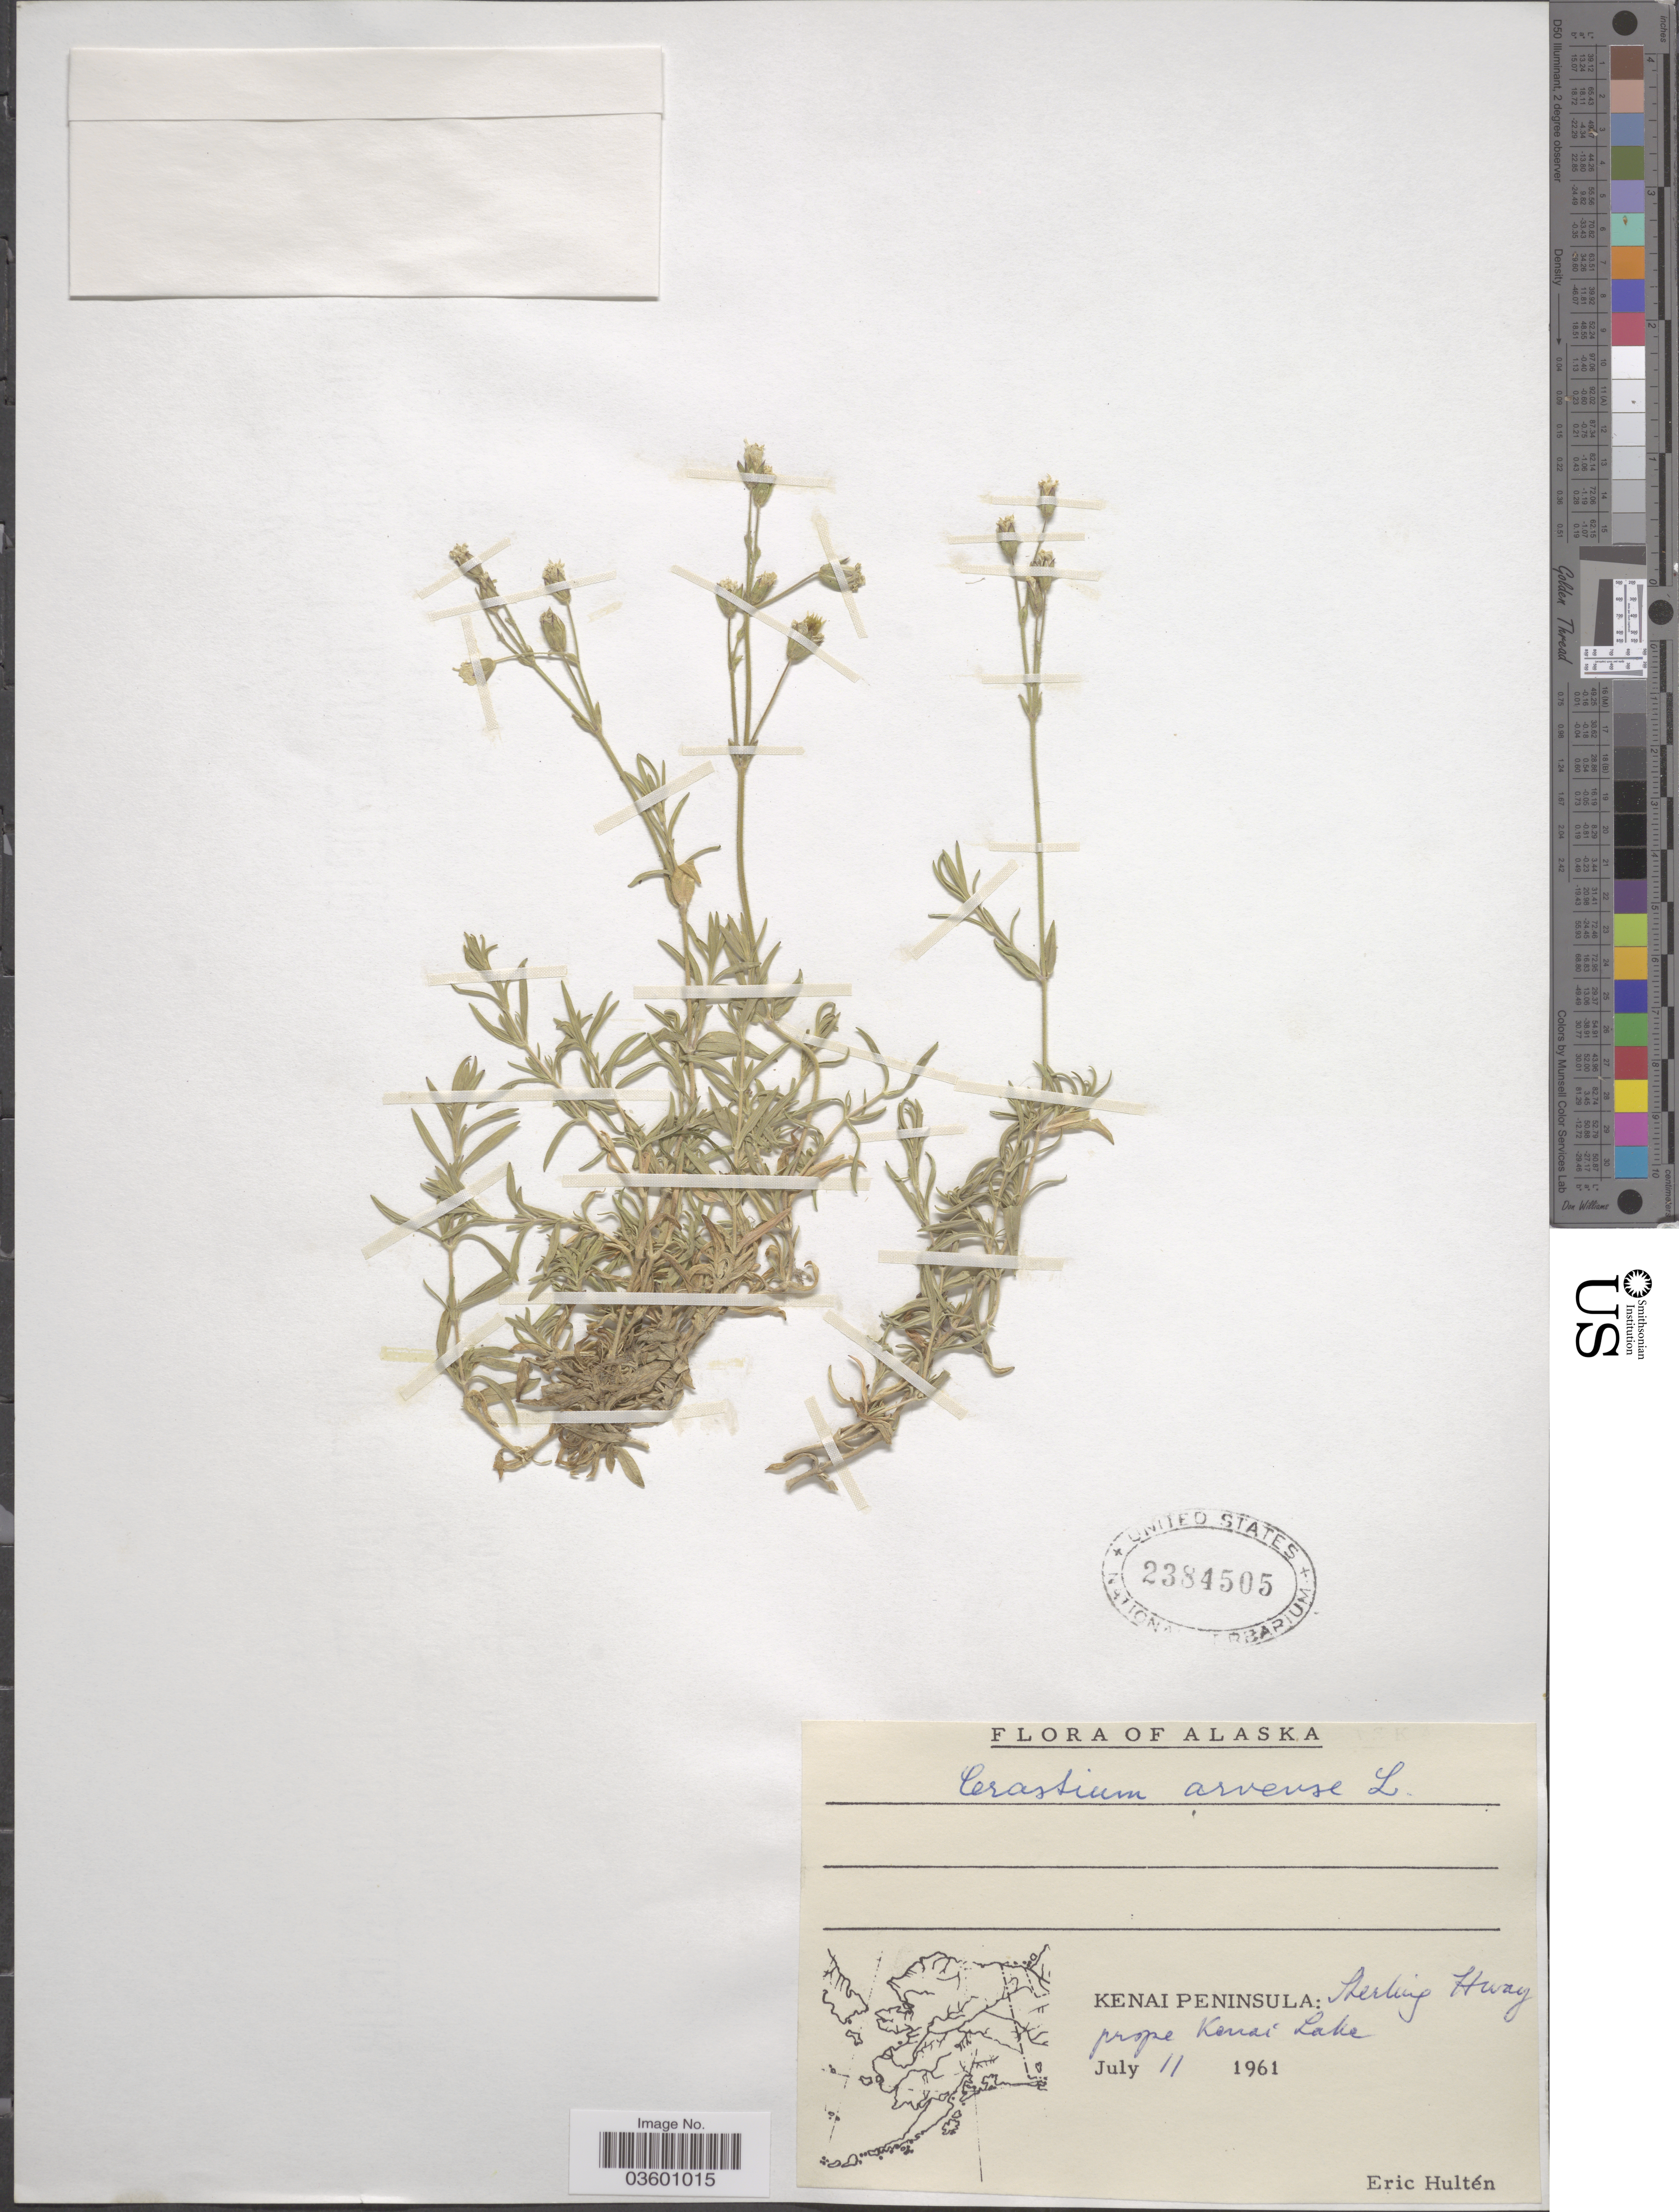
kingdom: Plantae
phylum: Tracheophyta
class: Magnoliopsida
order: Caryophyllales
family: Caryophyllaceae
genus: Cerastium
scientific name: Cerastium arvense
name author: L.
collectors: E. G. Hultén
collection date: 1961-07-11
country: United States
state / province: Alaska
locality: Kenai Peninsula: Sterling Hway prope Kenai Lake.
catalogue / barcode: US 2384505